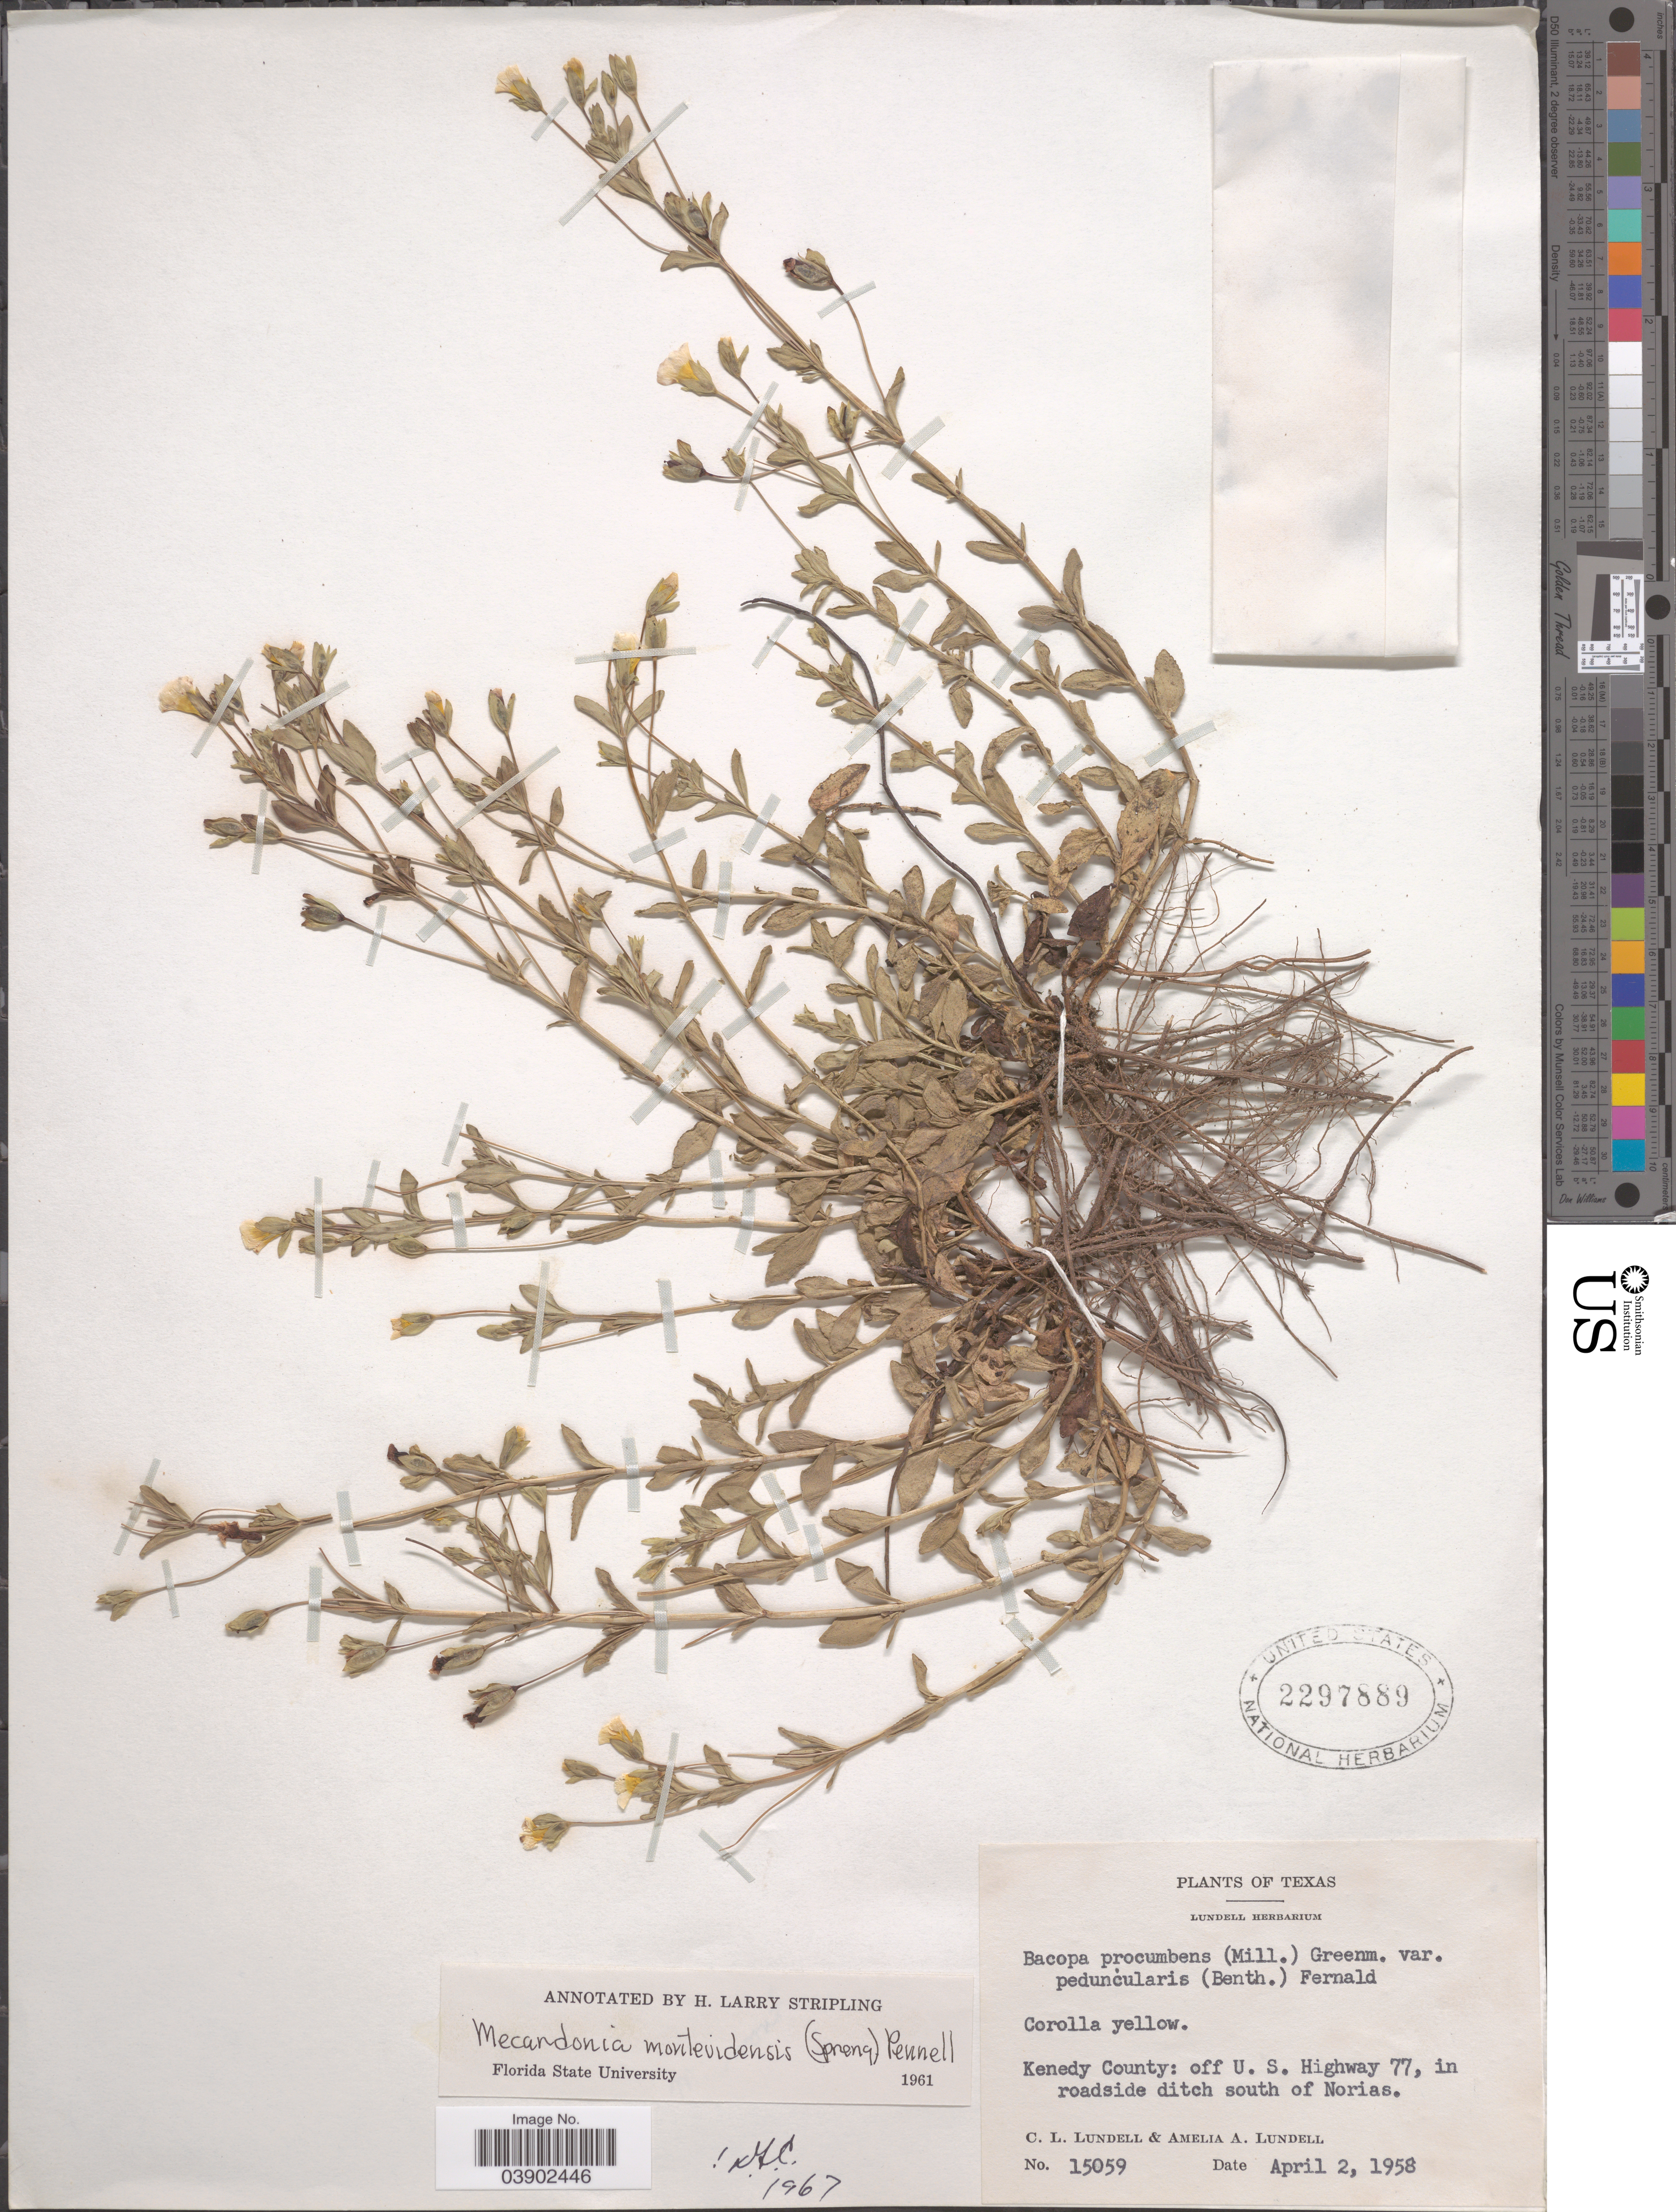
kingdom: Plantae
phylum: Tracheophyta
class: Magnoliopsida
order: Lamiales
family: Plantaginaceae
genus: Mecardonia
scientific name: Mecardonia montevidensis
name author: (Spreng.) Pennell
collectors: C. L. Lundell & A. A. Lundell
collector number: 15059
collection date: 1958-04-02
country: United States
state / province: Texas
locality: Kenedy County: off U.S. Highway 77, in roadside ditch south of Norias.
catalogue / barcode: US 2297889